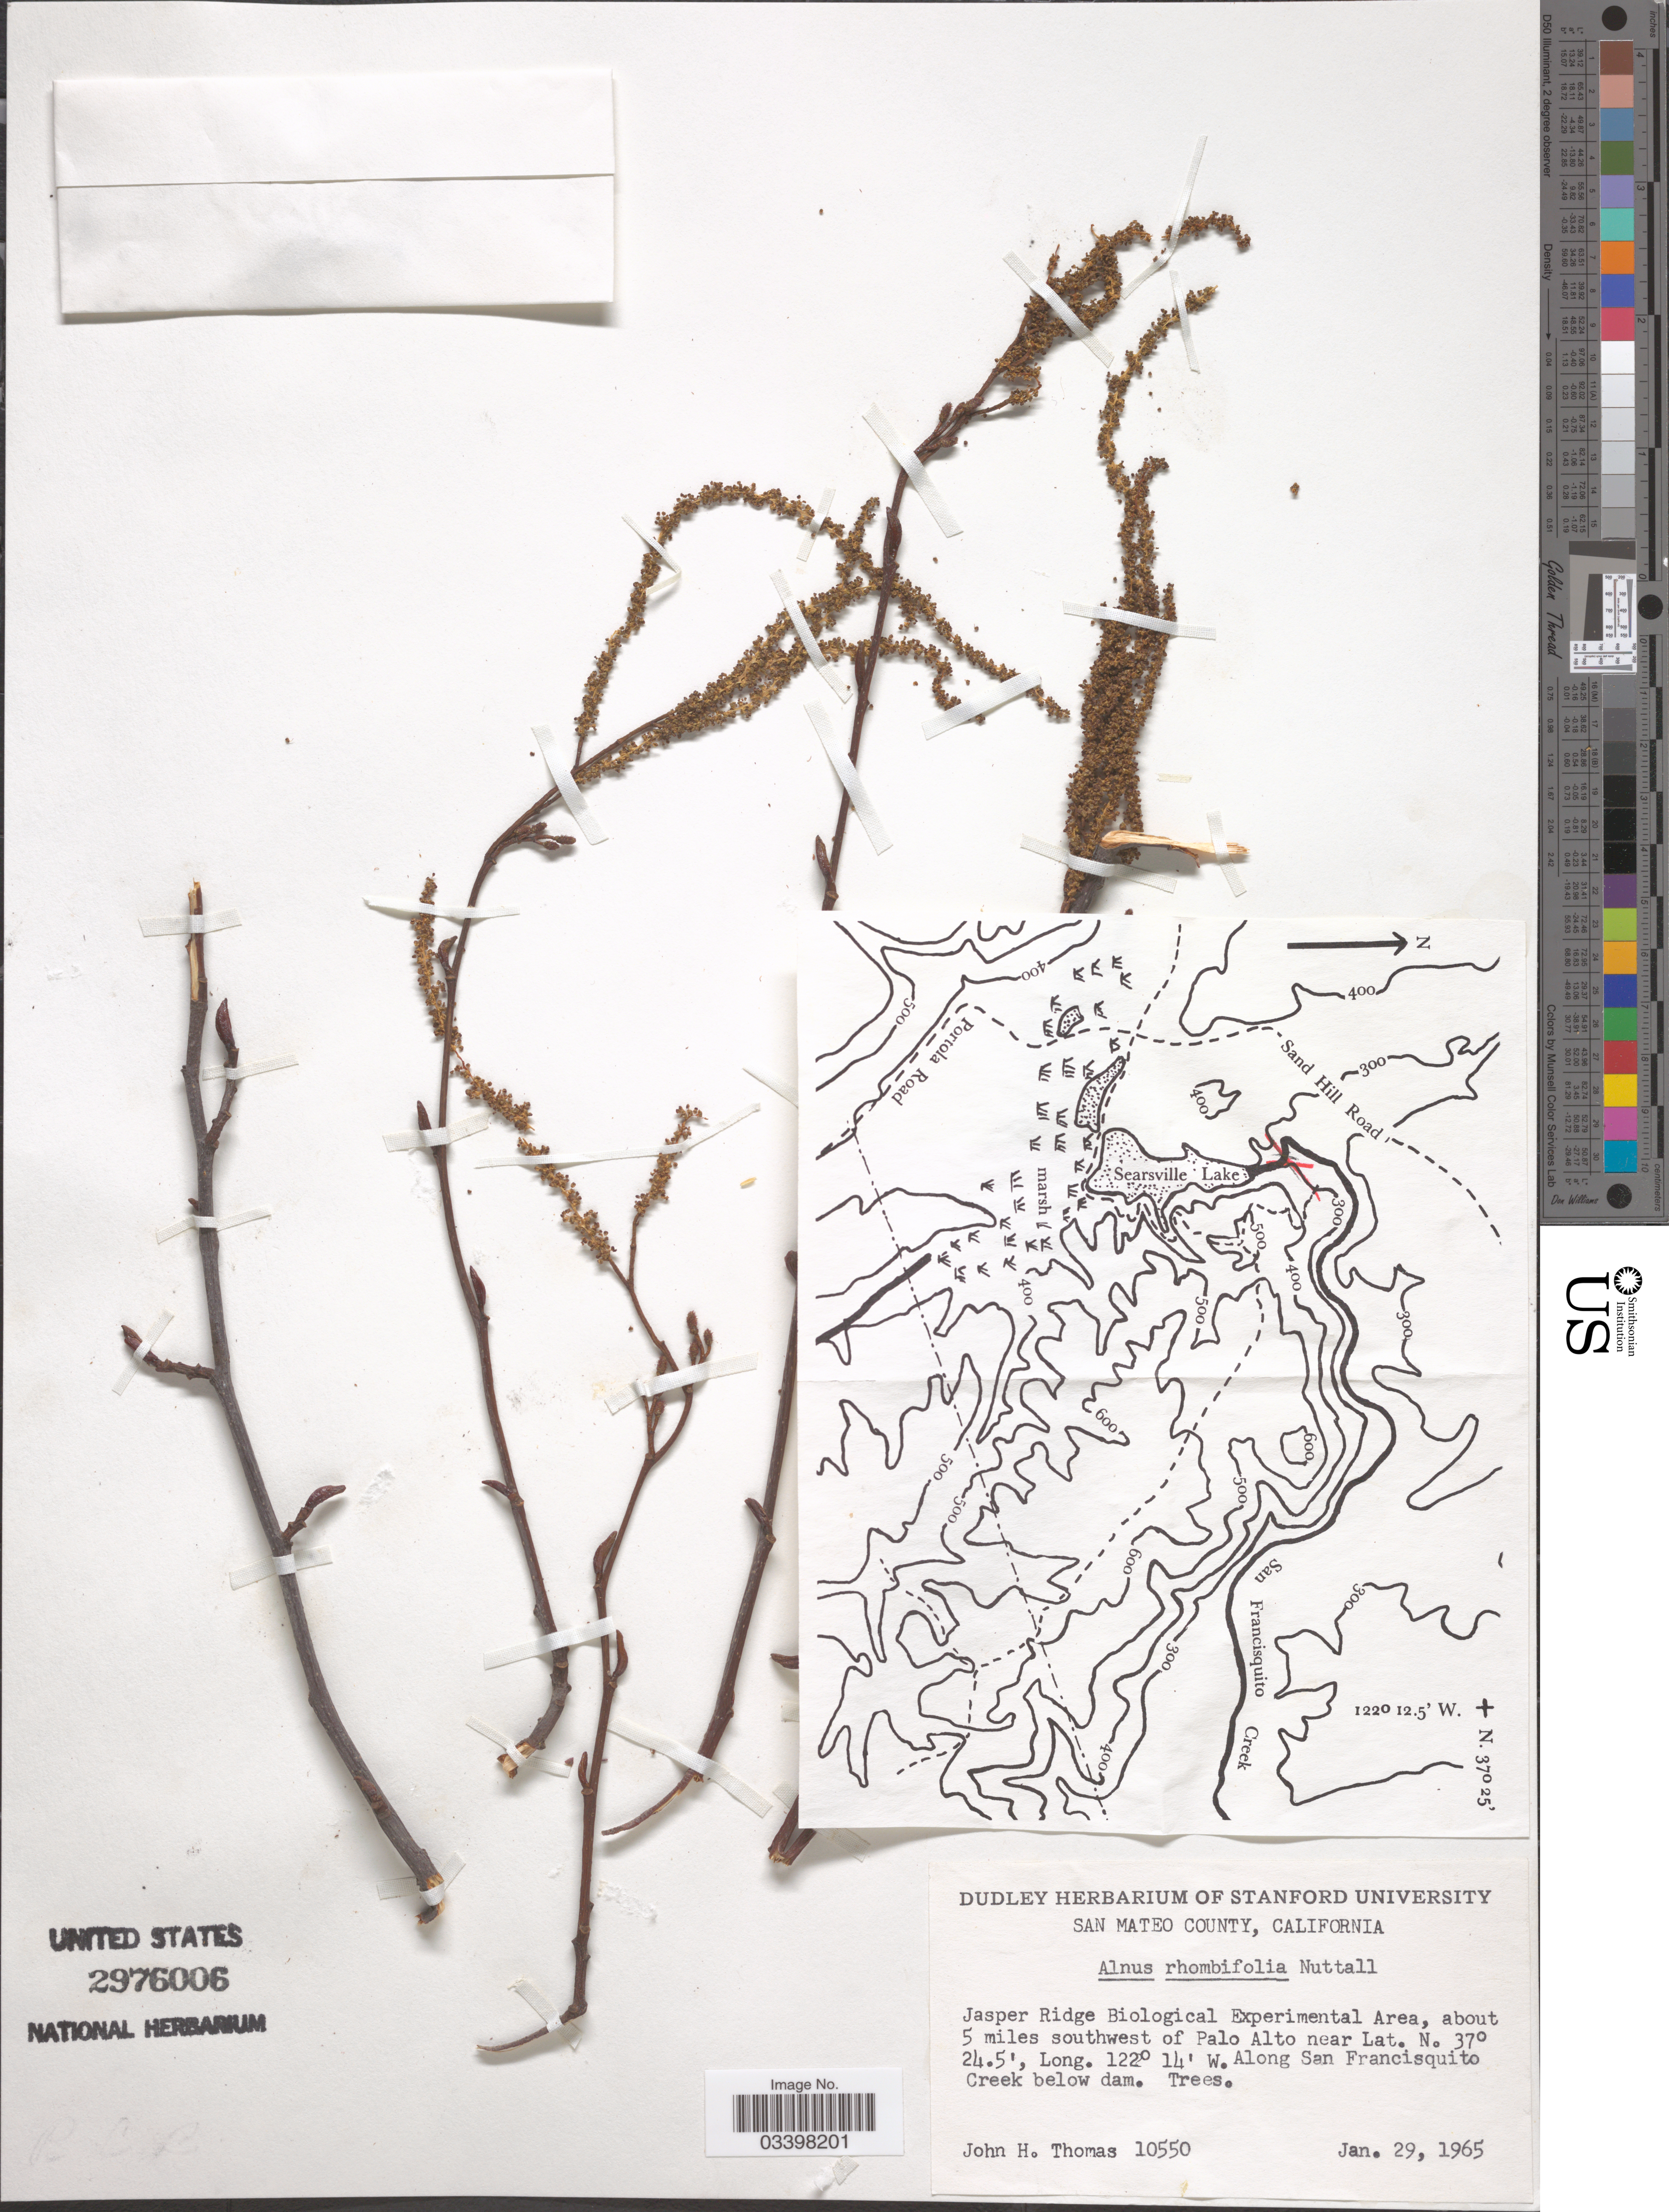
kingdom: Plantae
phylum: Tracheophyta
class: Magnoliopsida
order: Fagales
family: Betulaceae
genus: Alnus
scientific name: Alnus rhombifolia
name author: Nutt.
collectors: J. H. Thomas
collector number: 10550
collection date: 1965-01-29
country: United States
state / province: California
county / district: San Mateo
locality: San Mateo County. Jasper Ridge Biological Experimental Area, about 5 miles southwest of Palo Alto. Along San Francisquito Creek below dam.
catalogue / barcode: US 2976006